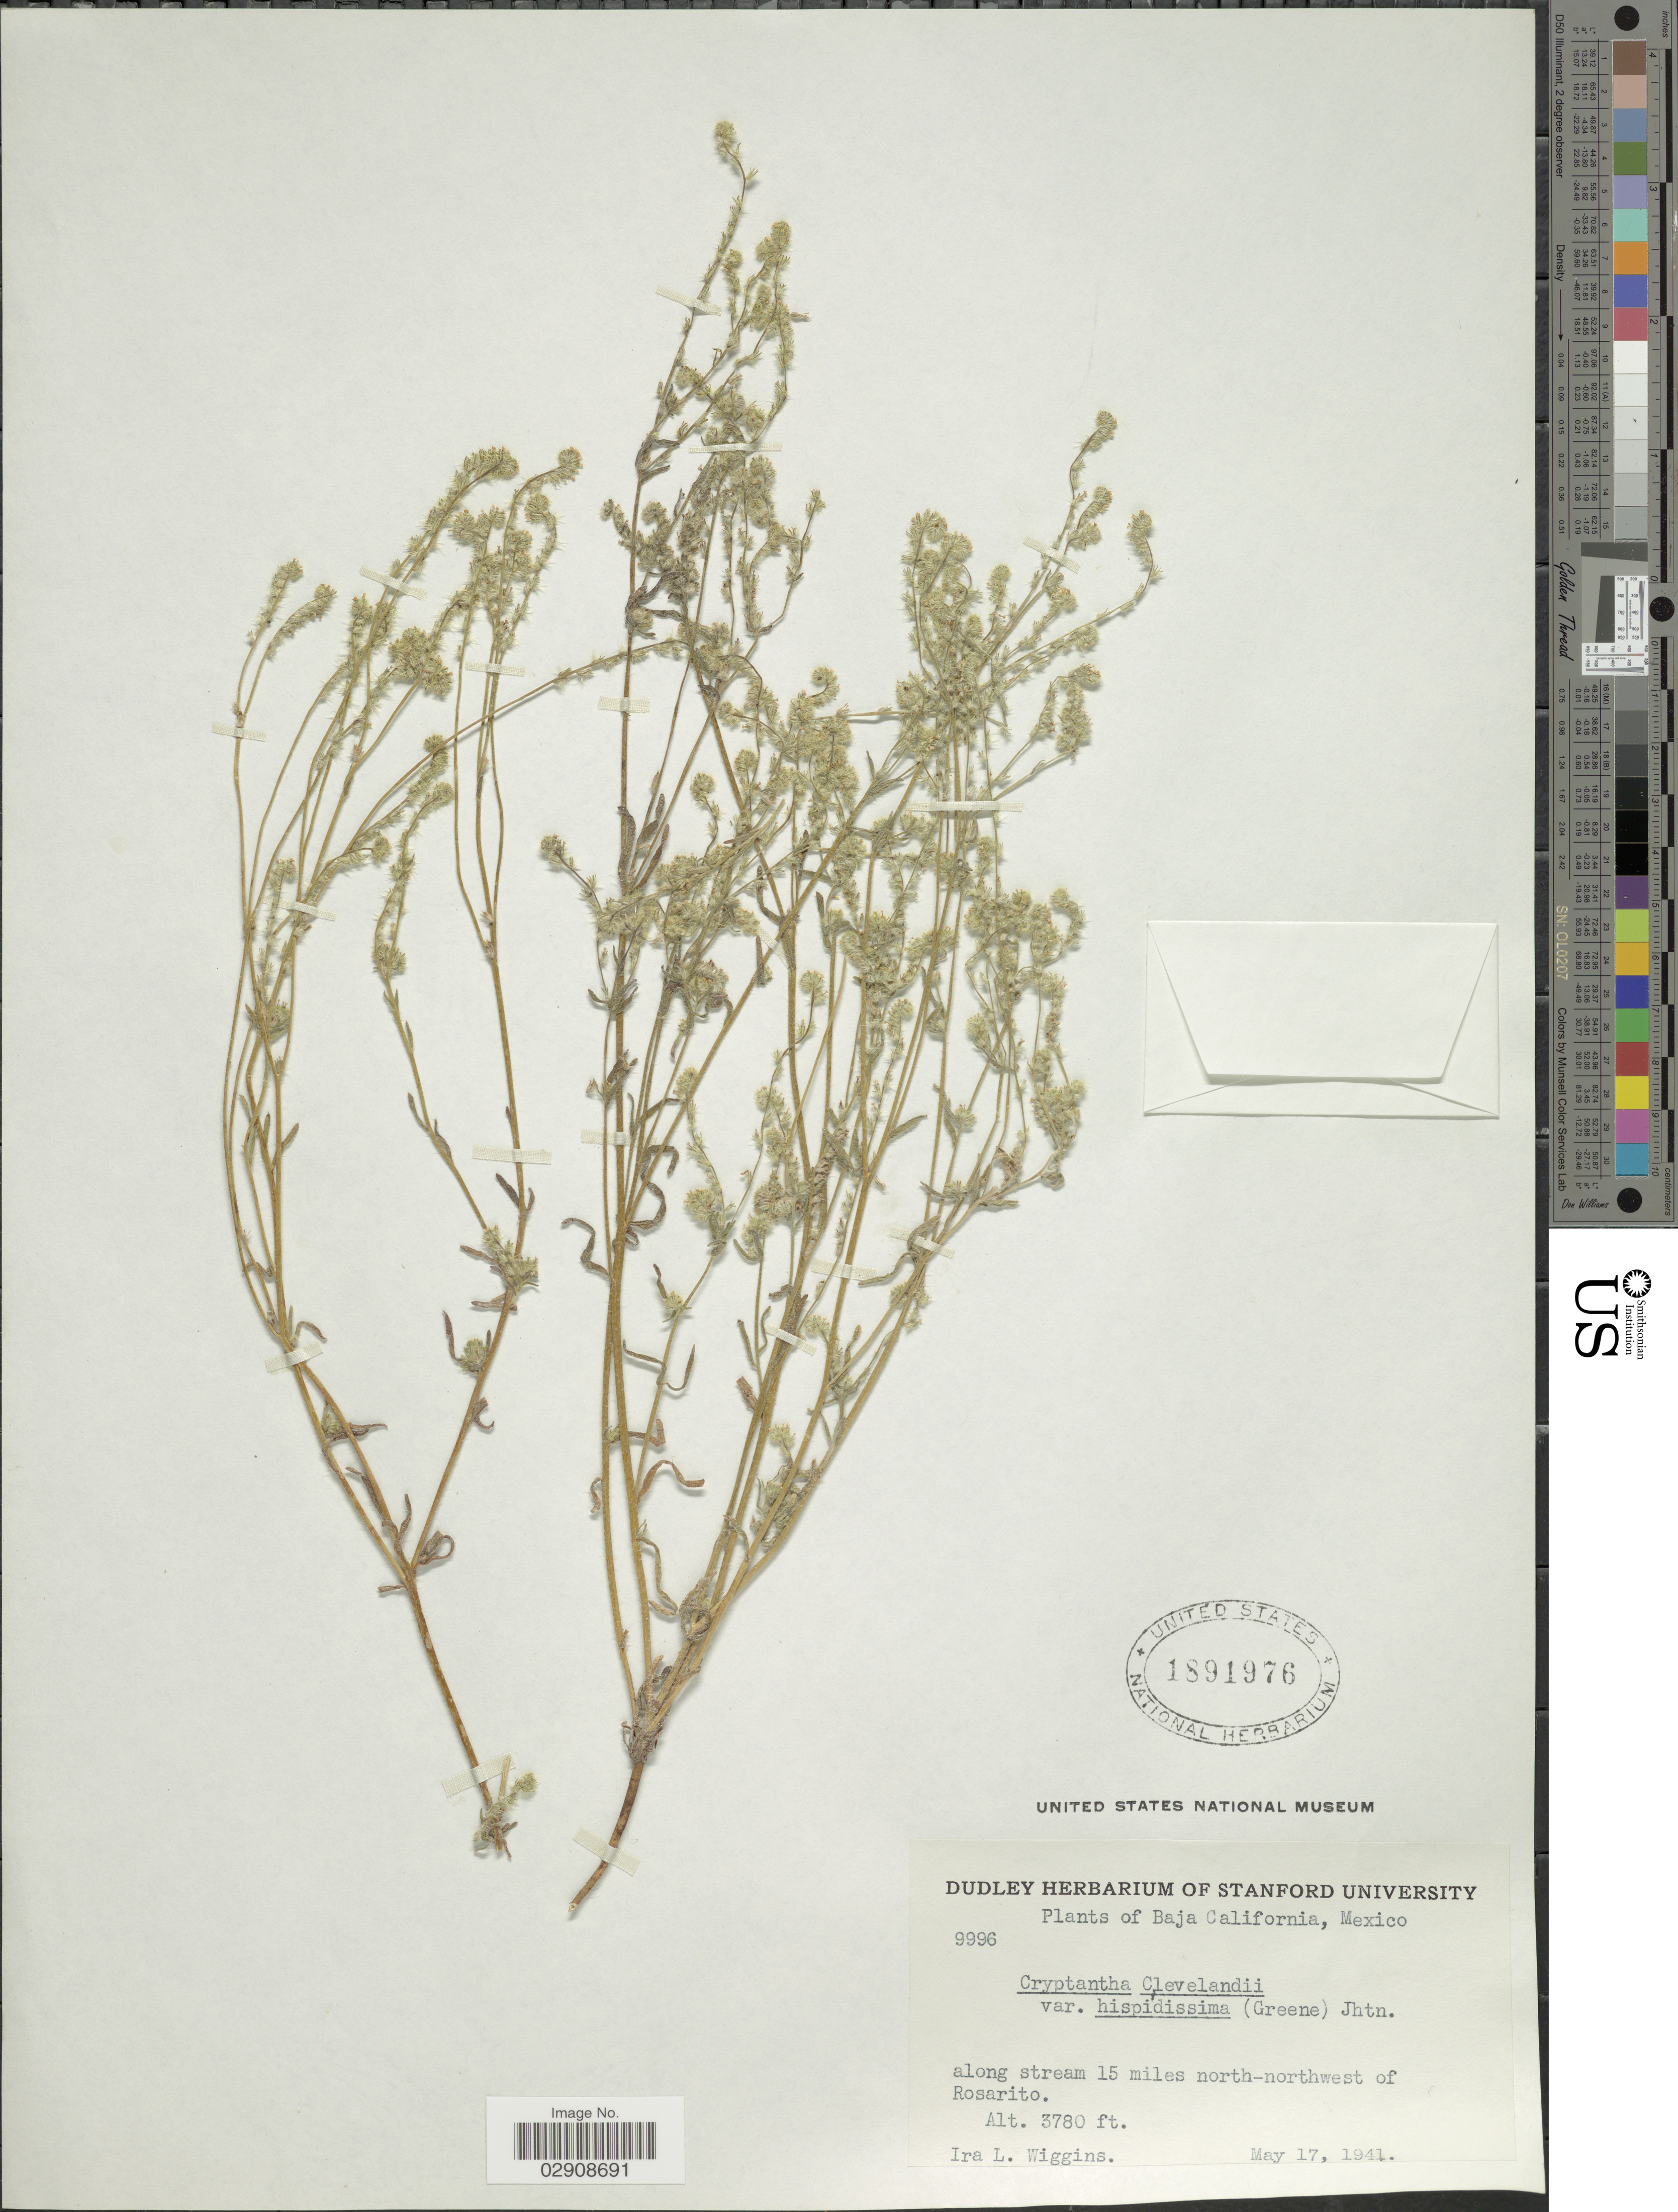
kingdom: Plantae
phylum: Tracheophyta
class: Magnoliopsida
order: Boraginales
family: Boraginaceae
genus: Cryptantha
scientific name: Cryptantha clevelandii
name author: Greene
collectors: I. L. Wiggins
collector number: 9996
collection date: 1941-05-17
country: Mexico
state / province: Baja California Norte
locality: Along stream 15 miles north-northwest of Rosarito.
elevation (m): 1152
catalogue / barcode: US 1891976